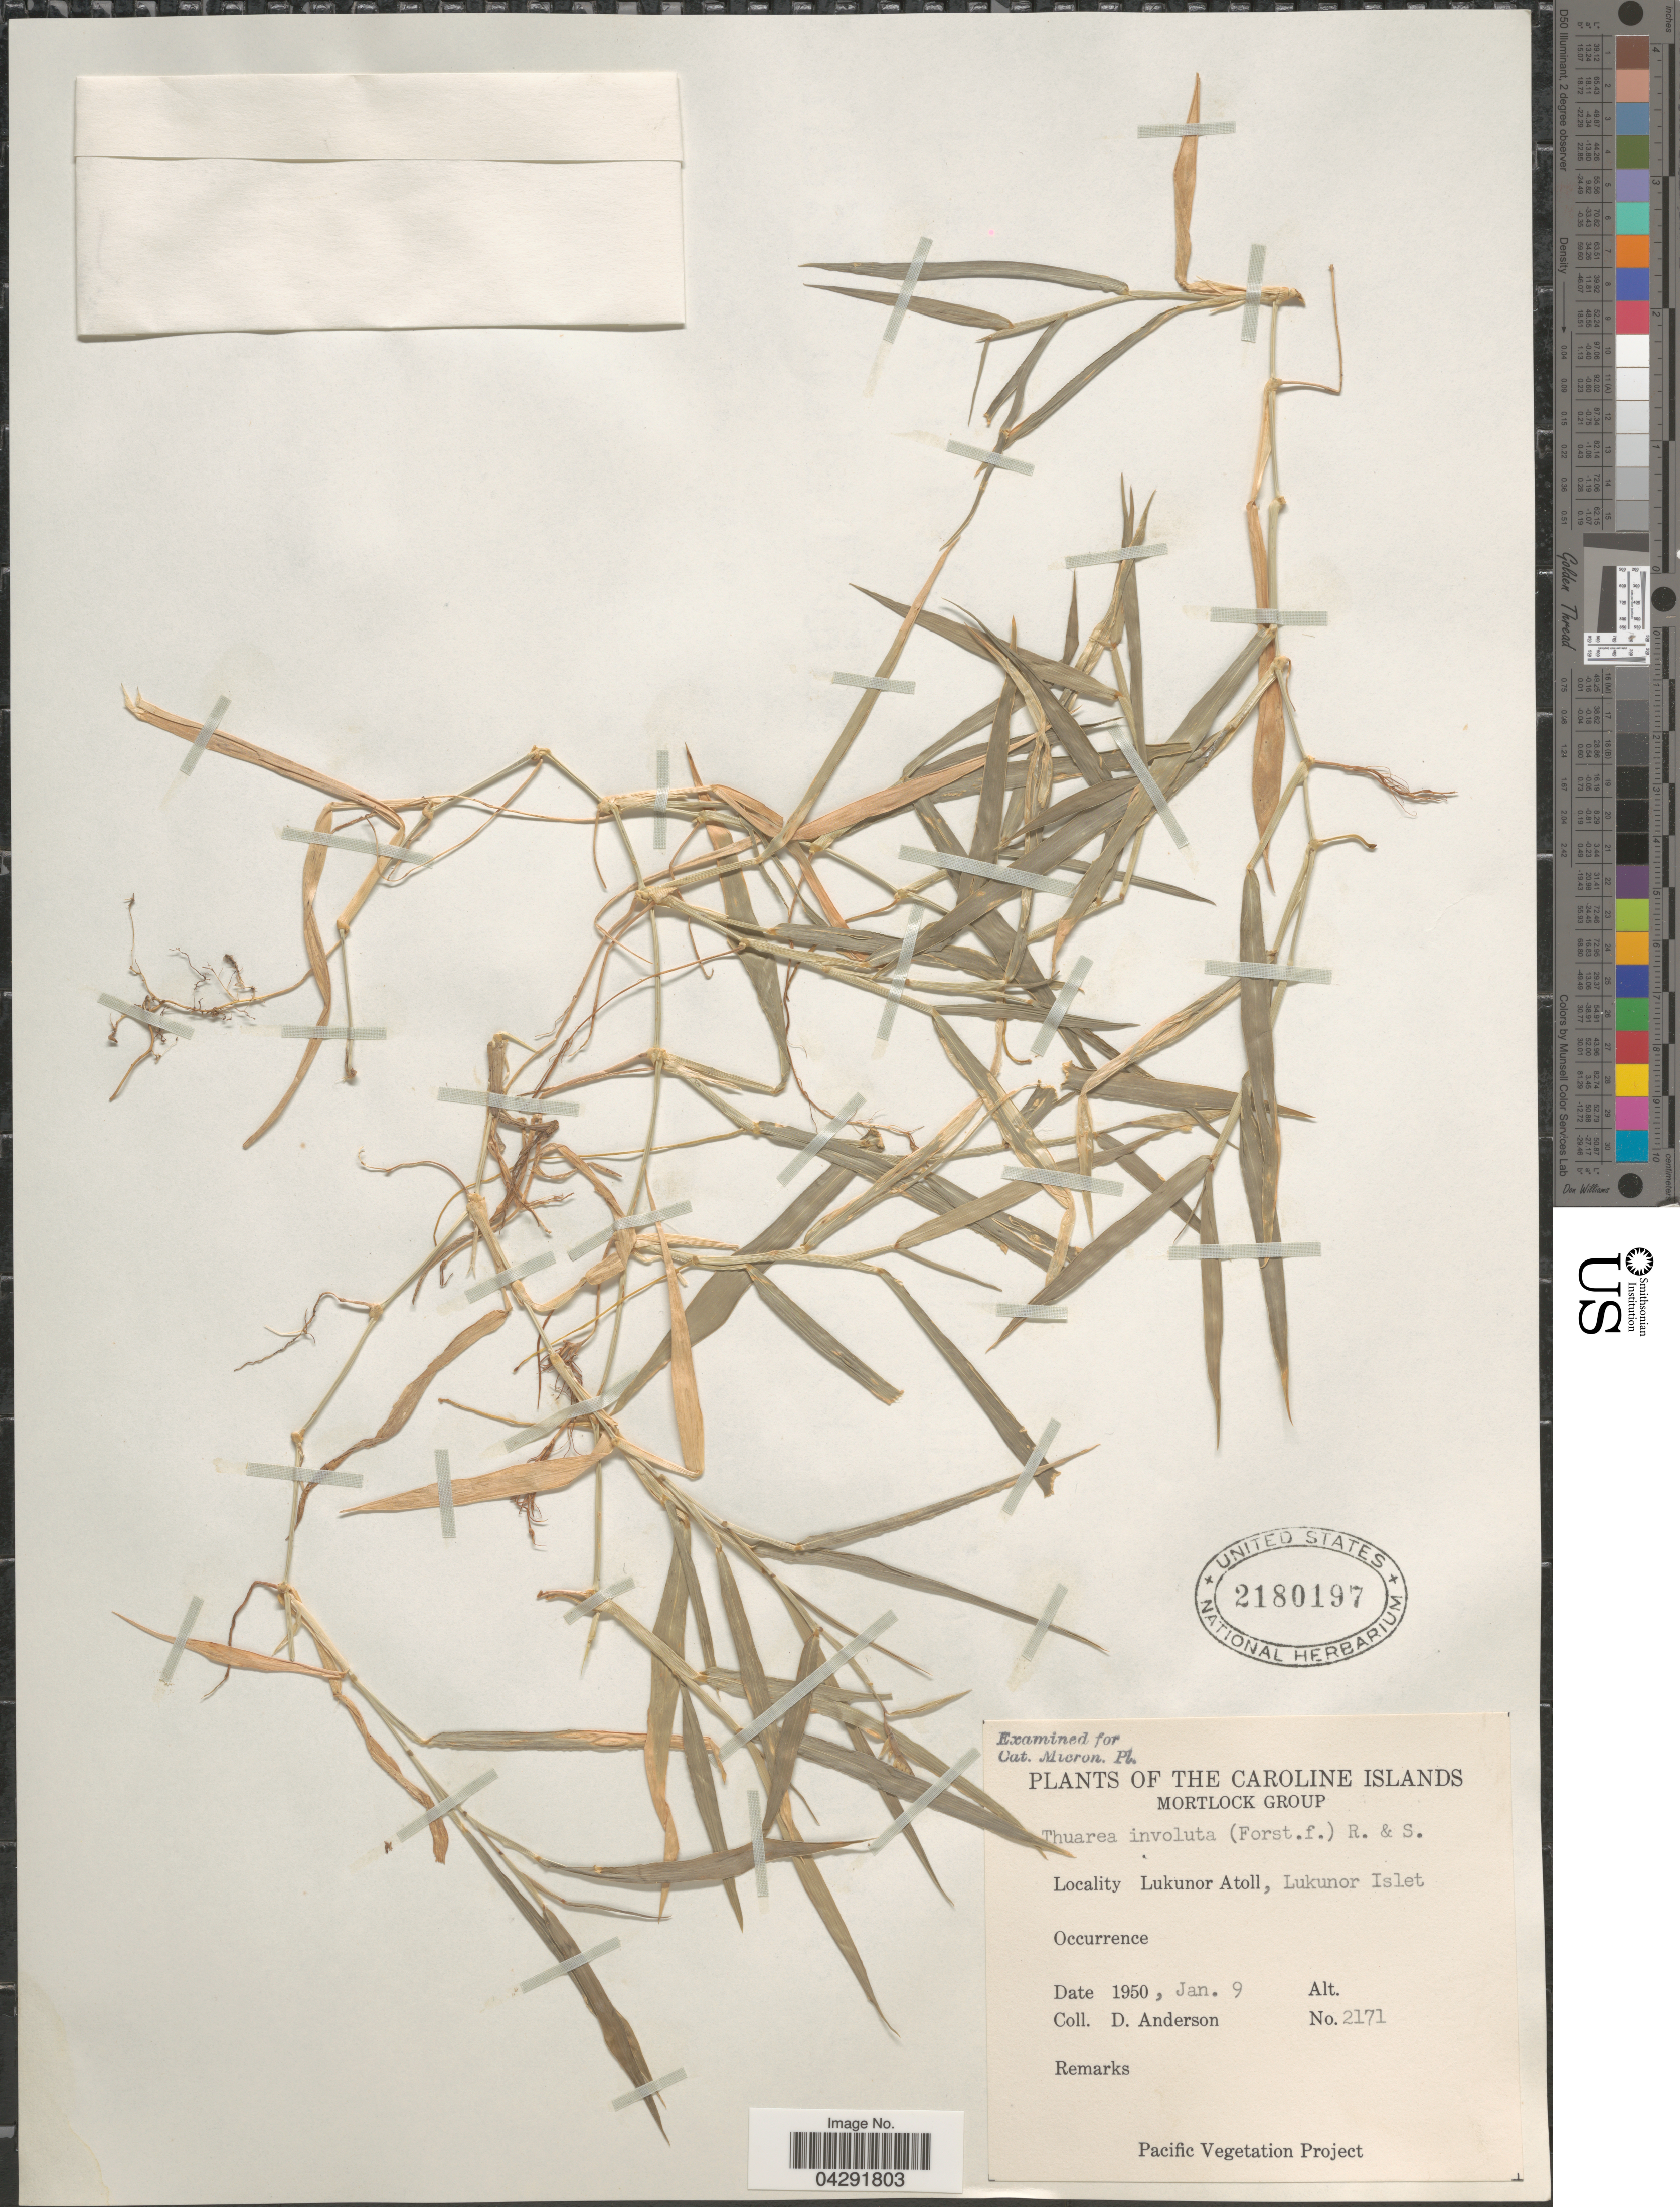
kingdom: Plantae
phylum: Tracheophyta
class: Liliopsida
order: Poales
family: Poaceae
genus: Thuarea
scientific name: Thuarea involuta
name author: (G. Forst.) R. Br. ex Sm.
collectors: D. Anderson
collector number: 2171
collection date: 1950-01-09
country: Micronesia, Federated States of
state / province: Truk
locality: Caroline Islands. Mortlock Group. Lukunor Atoll, Lukunor Islet.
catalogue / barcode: US 2180197